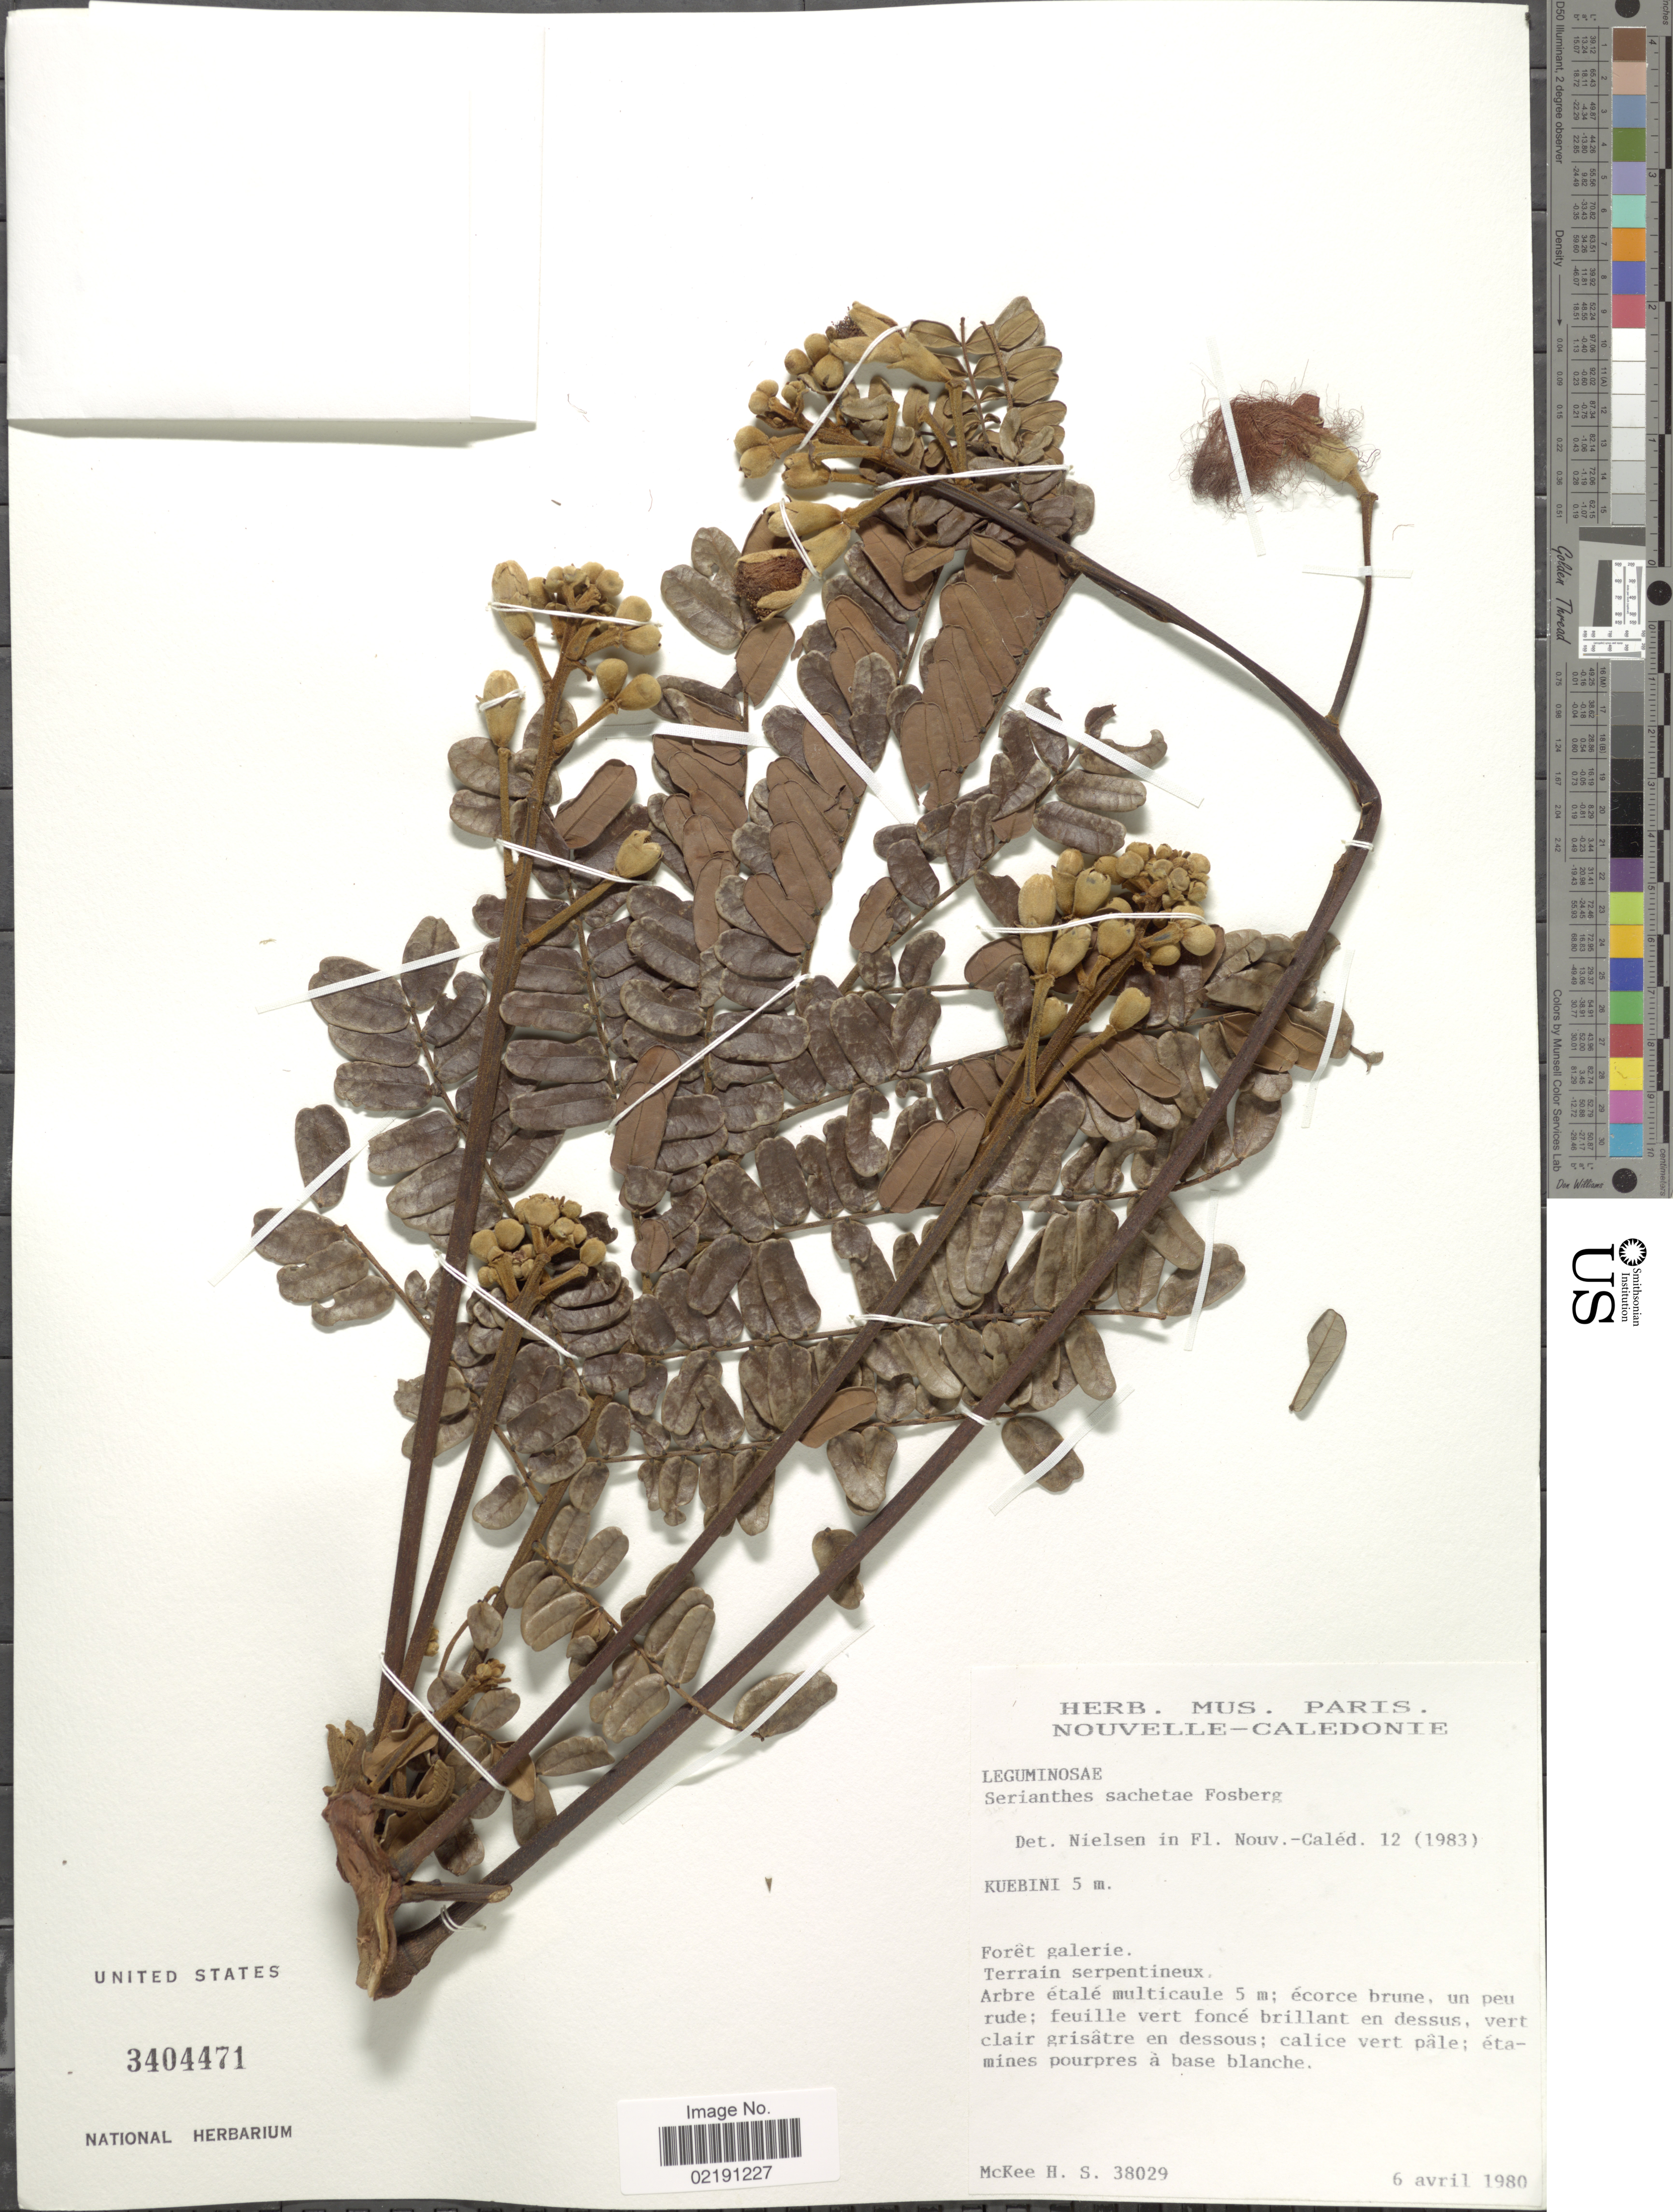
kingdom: Plantae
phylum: Tracheophyta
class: Magnoliopsida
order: Fabales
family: Fabaceae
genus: Serianthes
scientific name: Serianthes sachetae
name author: Fosberg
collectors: H. S. McKee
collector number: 38029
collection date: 1980-04-06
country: New Caledonia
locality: Kuebini. Forêt galerie.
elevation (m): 5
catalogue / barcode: US 3404471